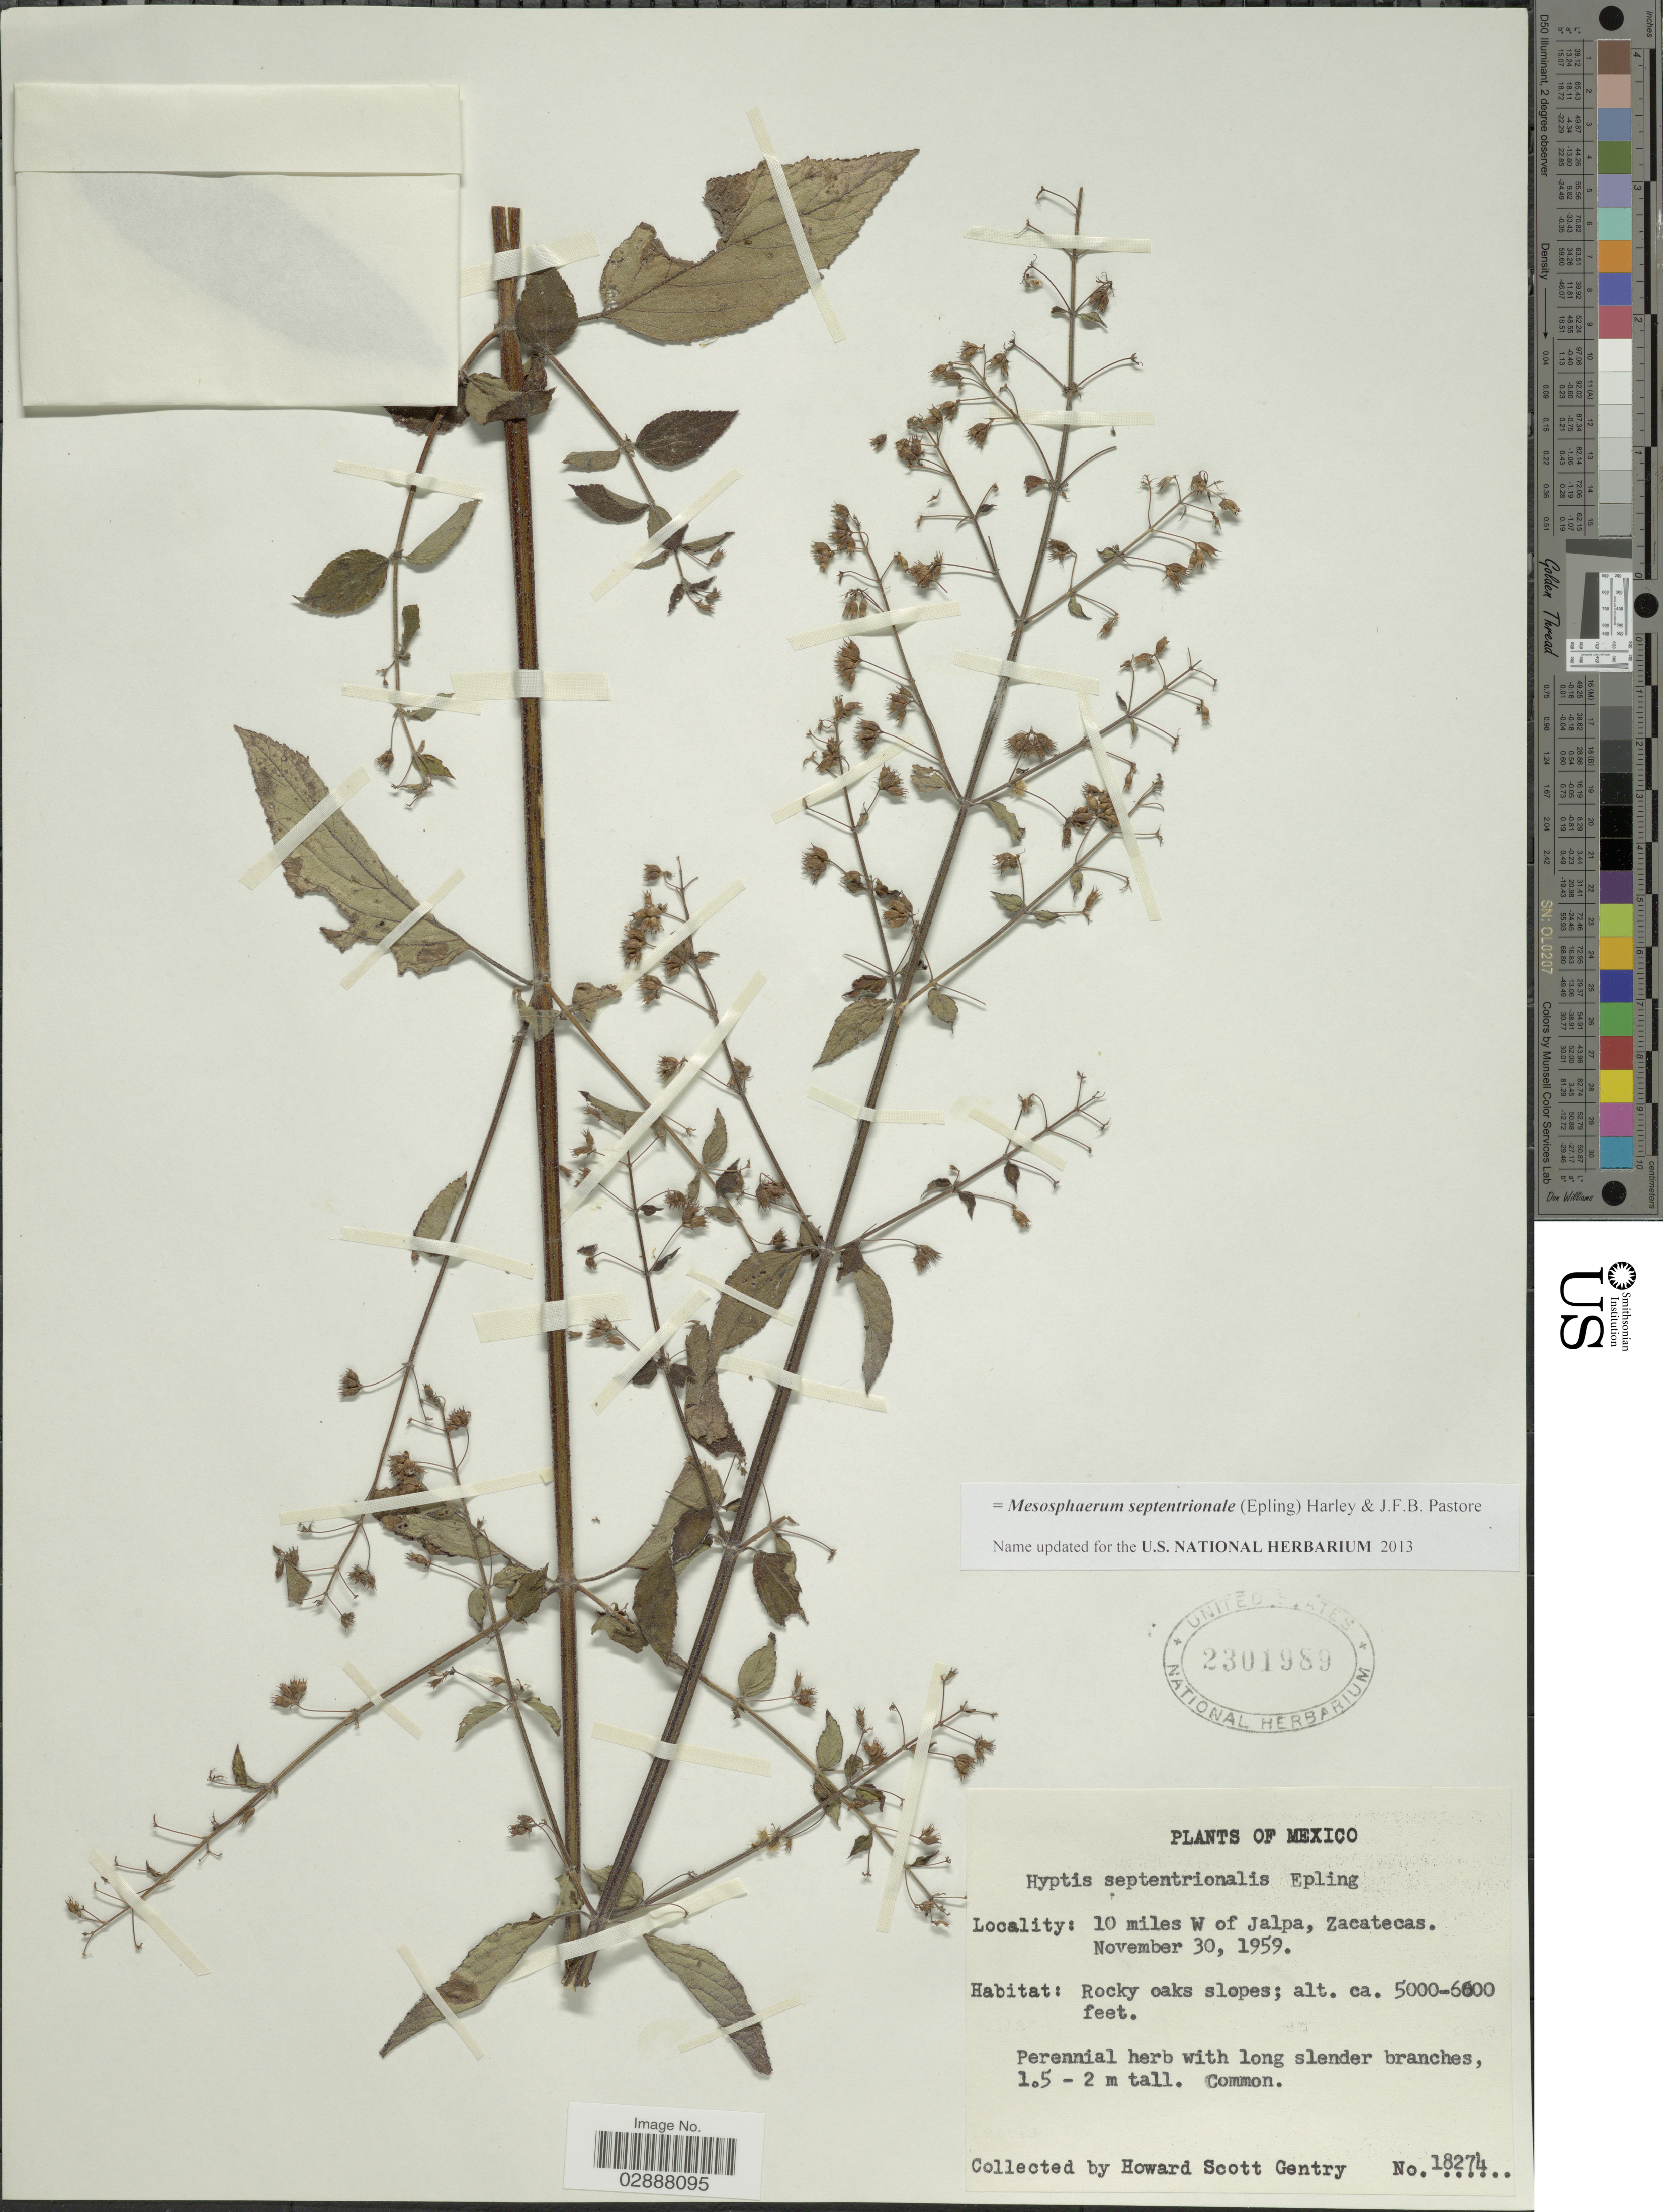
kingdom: Plantae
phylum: Tracheophyta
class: Magnoliopsida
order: Lamiales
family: Lamiaceae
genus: Mesosphaerum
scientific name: Mesosphaerum septentrionale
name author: (Epling) Harley & J.F.B. Pastore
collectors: H. S. Gentry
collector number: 18274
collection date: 1959-11-30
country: Mexico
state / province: Zacatecas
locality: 10 miles W of Jalpa.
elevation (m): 1524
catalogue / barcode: US 2301989